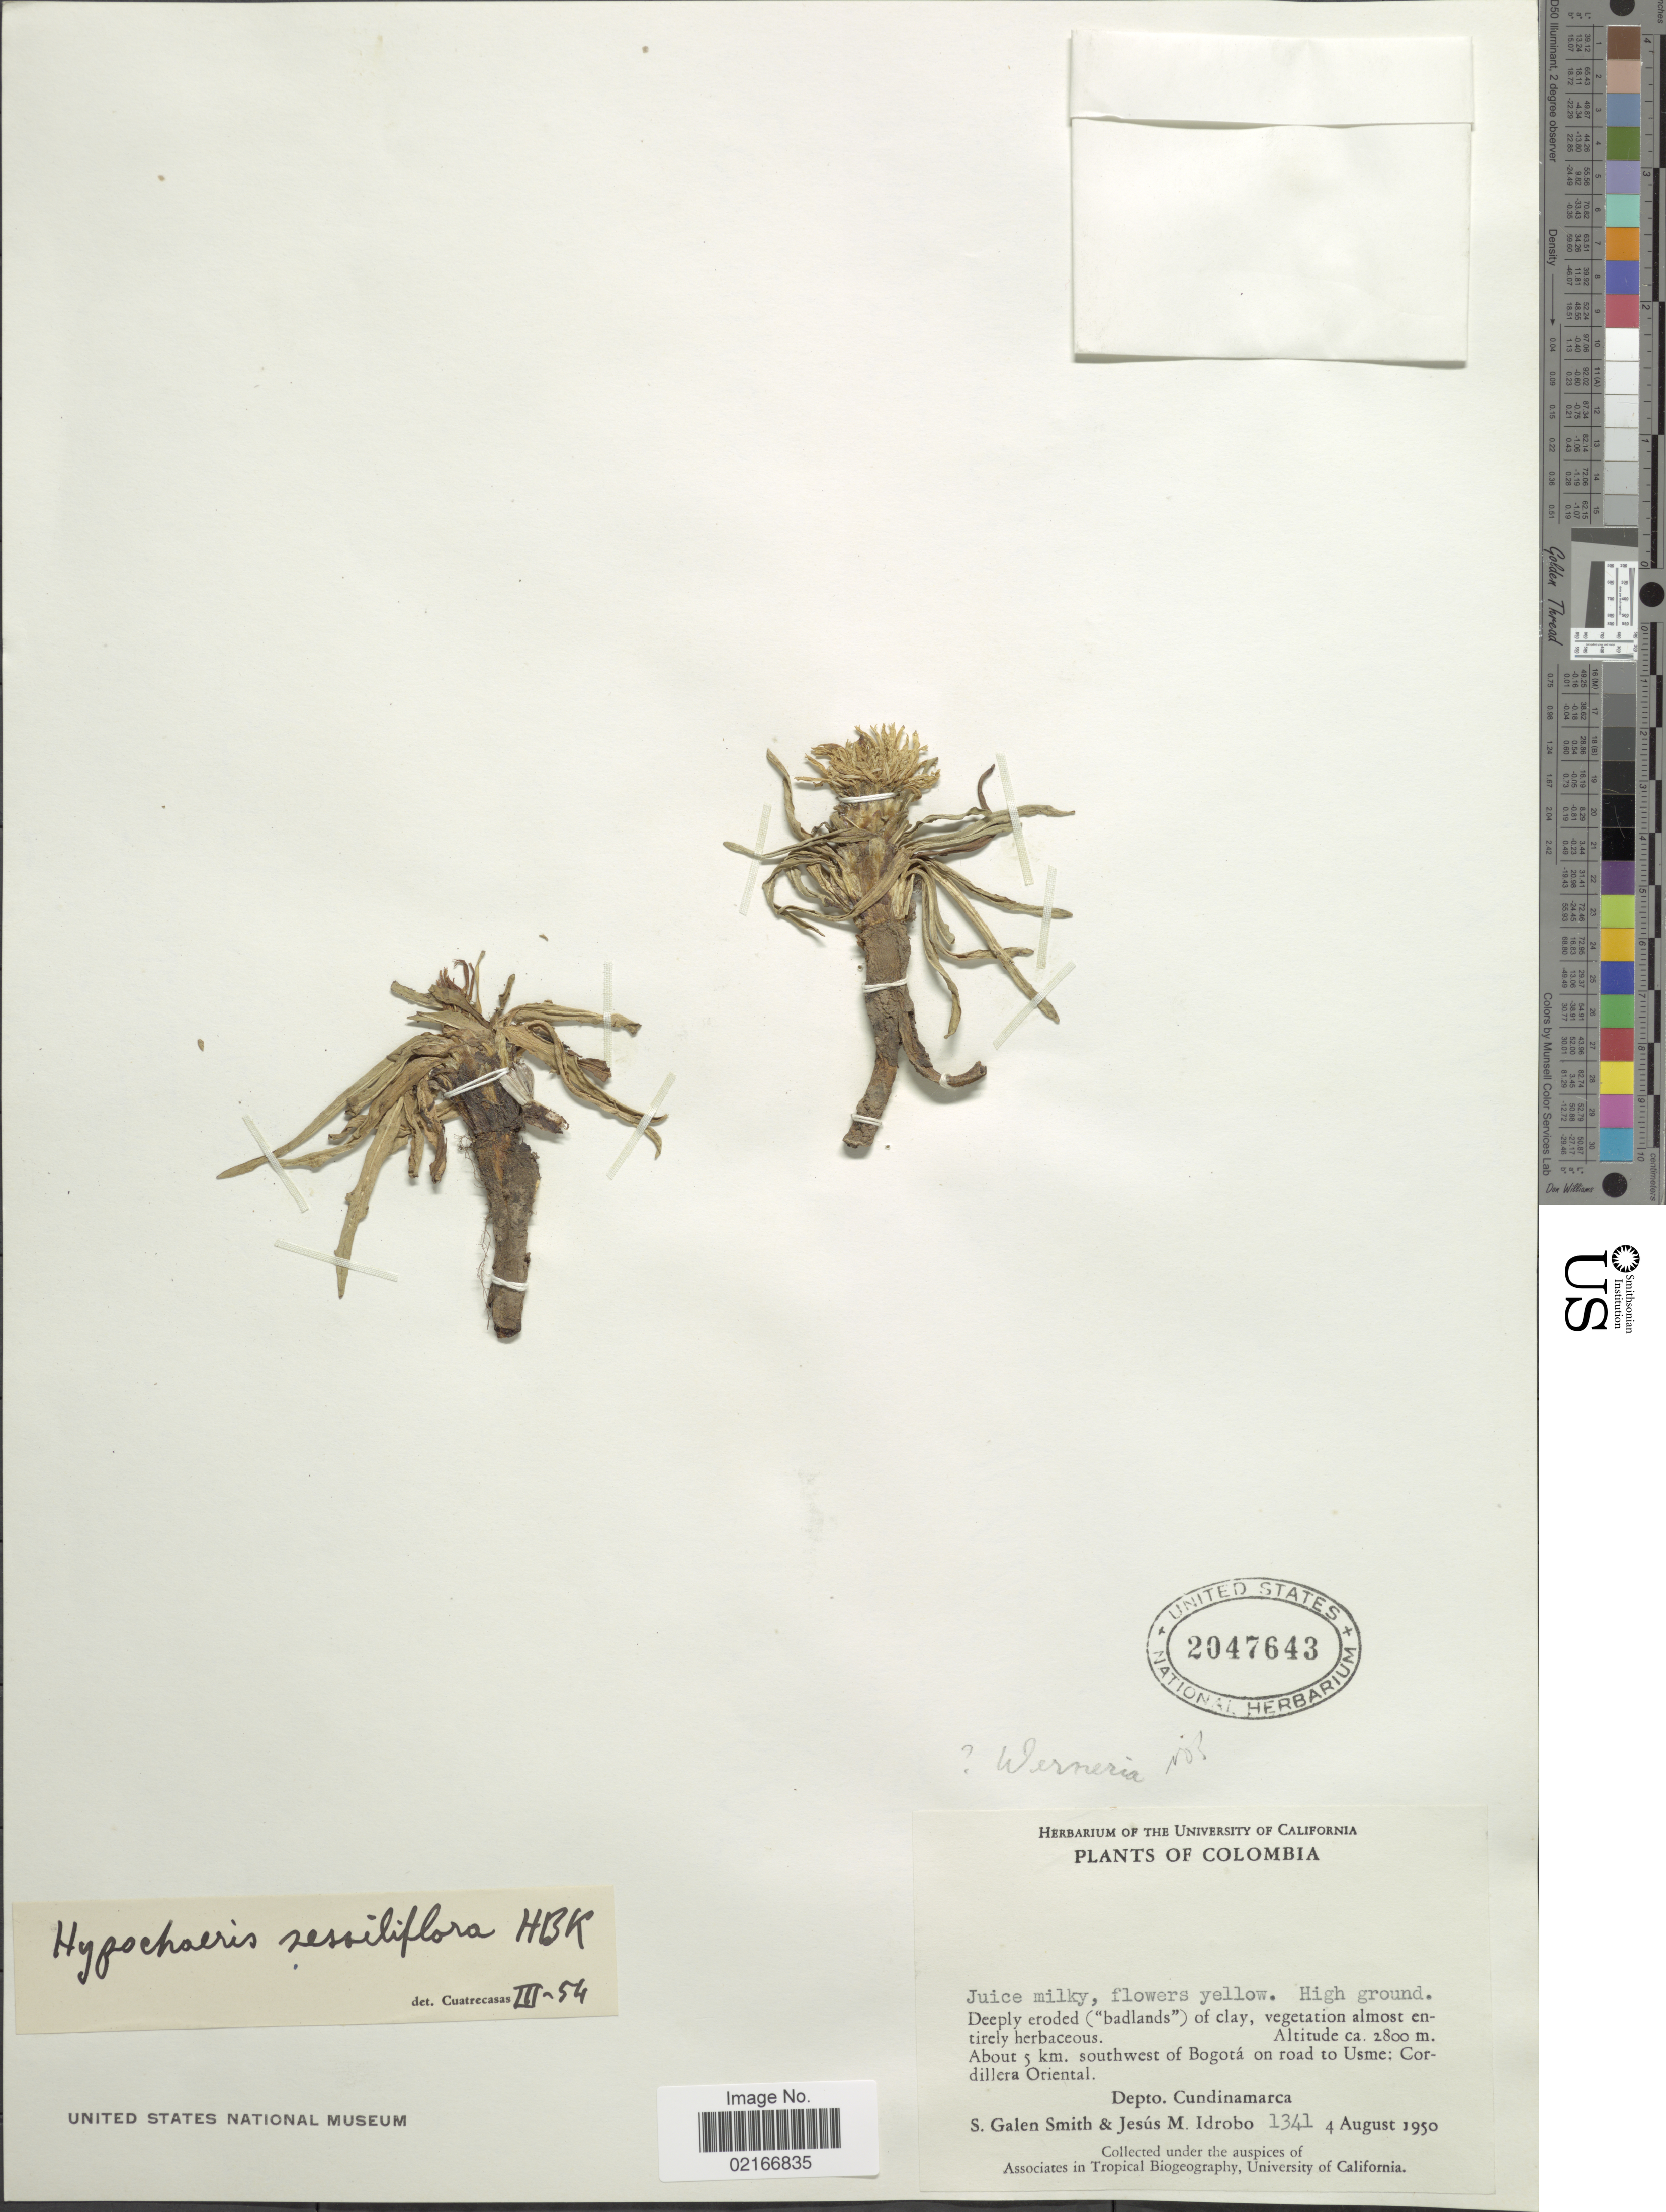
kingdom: Plantae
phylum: Tracheophyta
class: Magnoliopsida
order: Asterales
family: Asteraceae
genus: Hypochaeris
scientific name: Hypochaeris sessiflora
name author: Kunth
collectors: S. G. Smith & J. M. Idrobo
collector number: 1341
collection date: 1950-08-04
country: Colombia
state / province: Cundinamarca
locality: About 5 km. southwest of Bogotá on road to Usme: Cordillera Oriental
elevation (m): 2800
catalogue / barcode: US 2047643